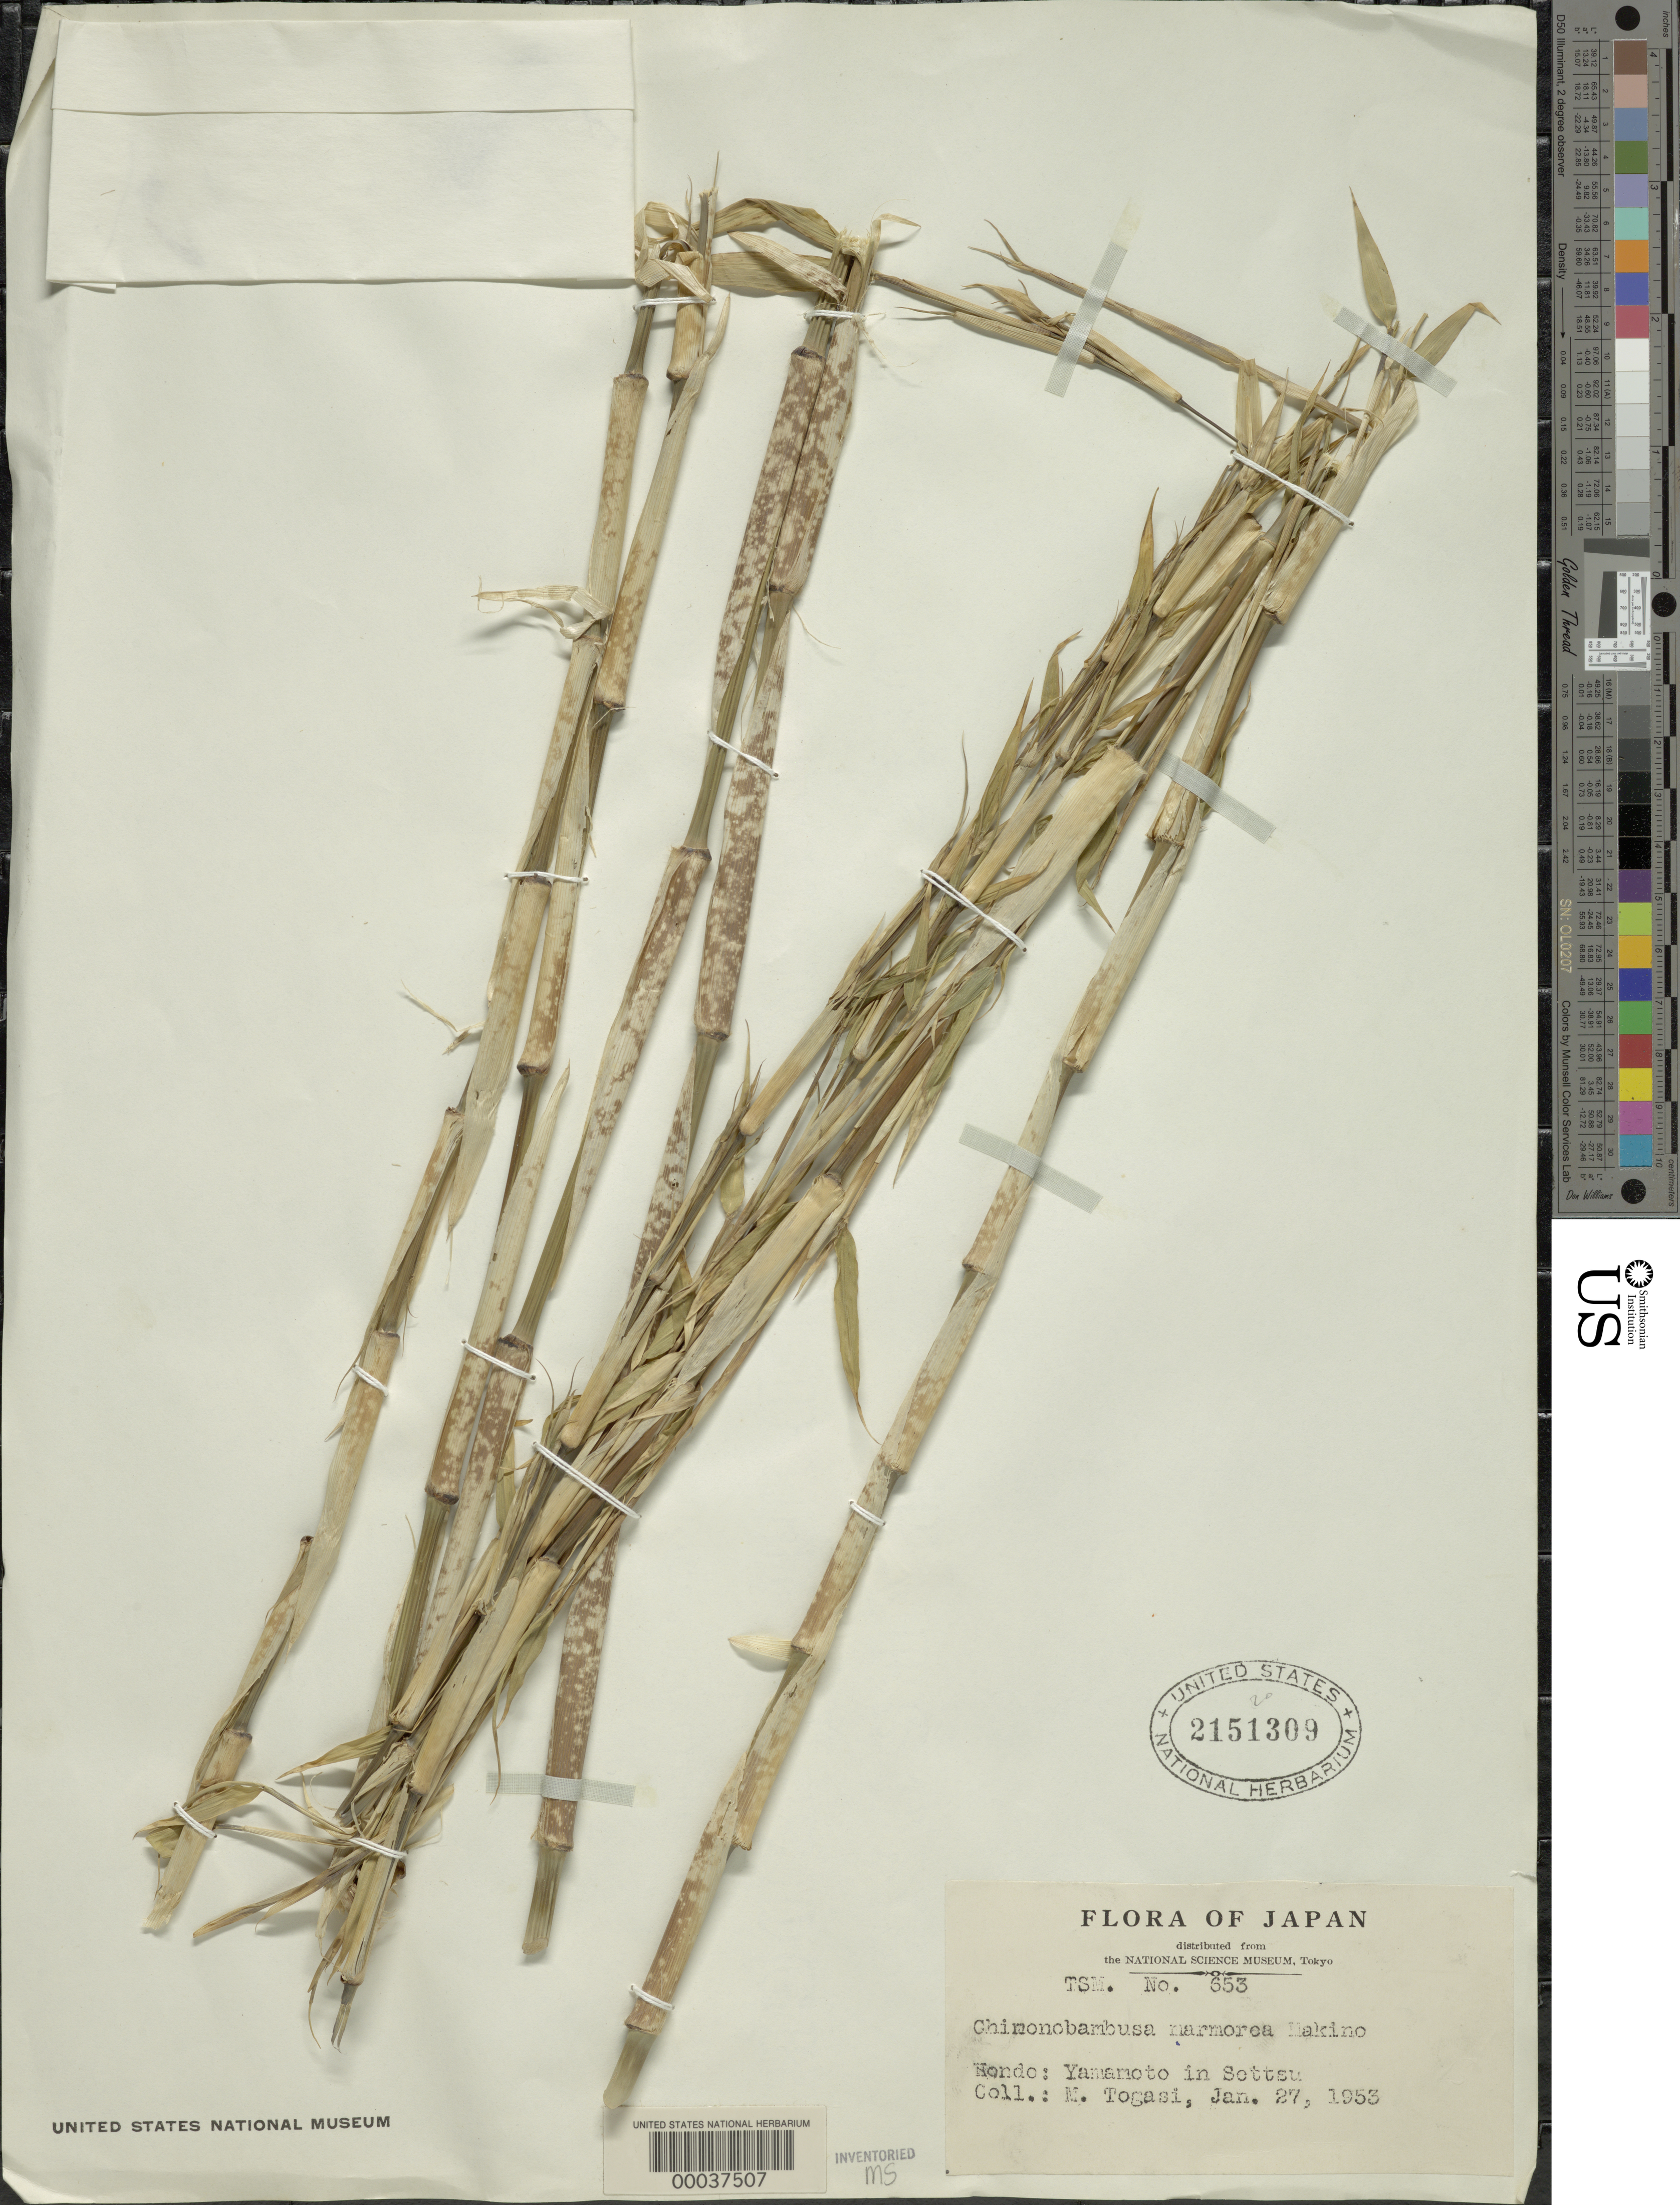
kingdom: Plantae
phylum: Tracheophyta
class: Liliopsida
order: Poales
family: Poaceae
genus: Chimonobambusa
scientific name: Chimonobambusa marmorea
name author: Makino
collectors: M. Togasi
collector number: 653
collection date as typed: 27 Jan 1953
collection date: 1953-01-27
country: Japan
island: Honshu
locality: Yamamoto, settsu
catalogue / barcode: US 2151309